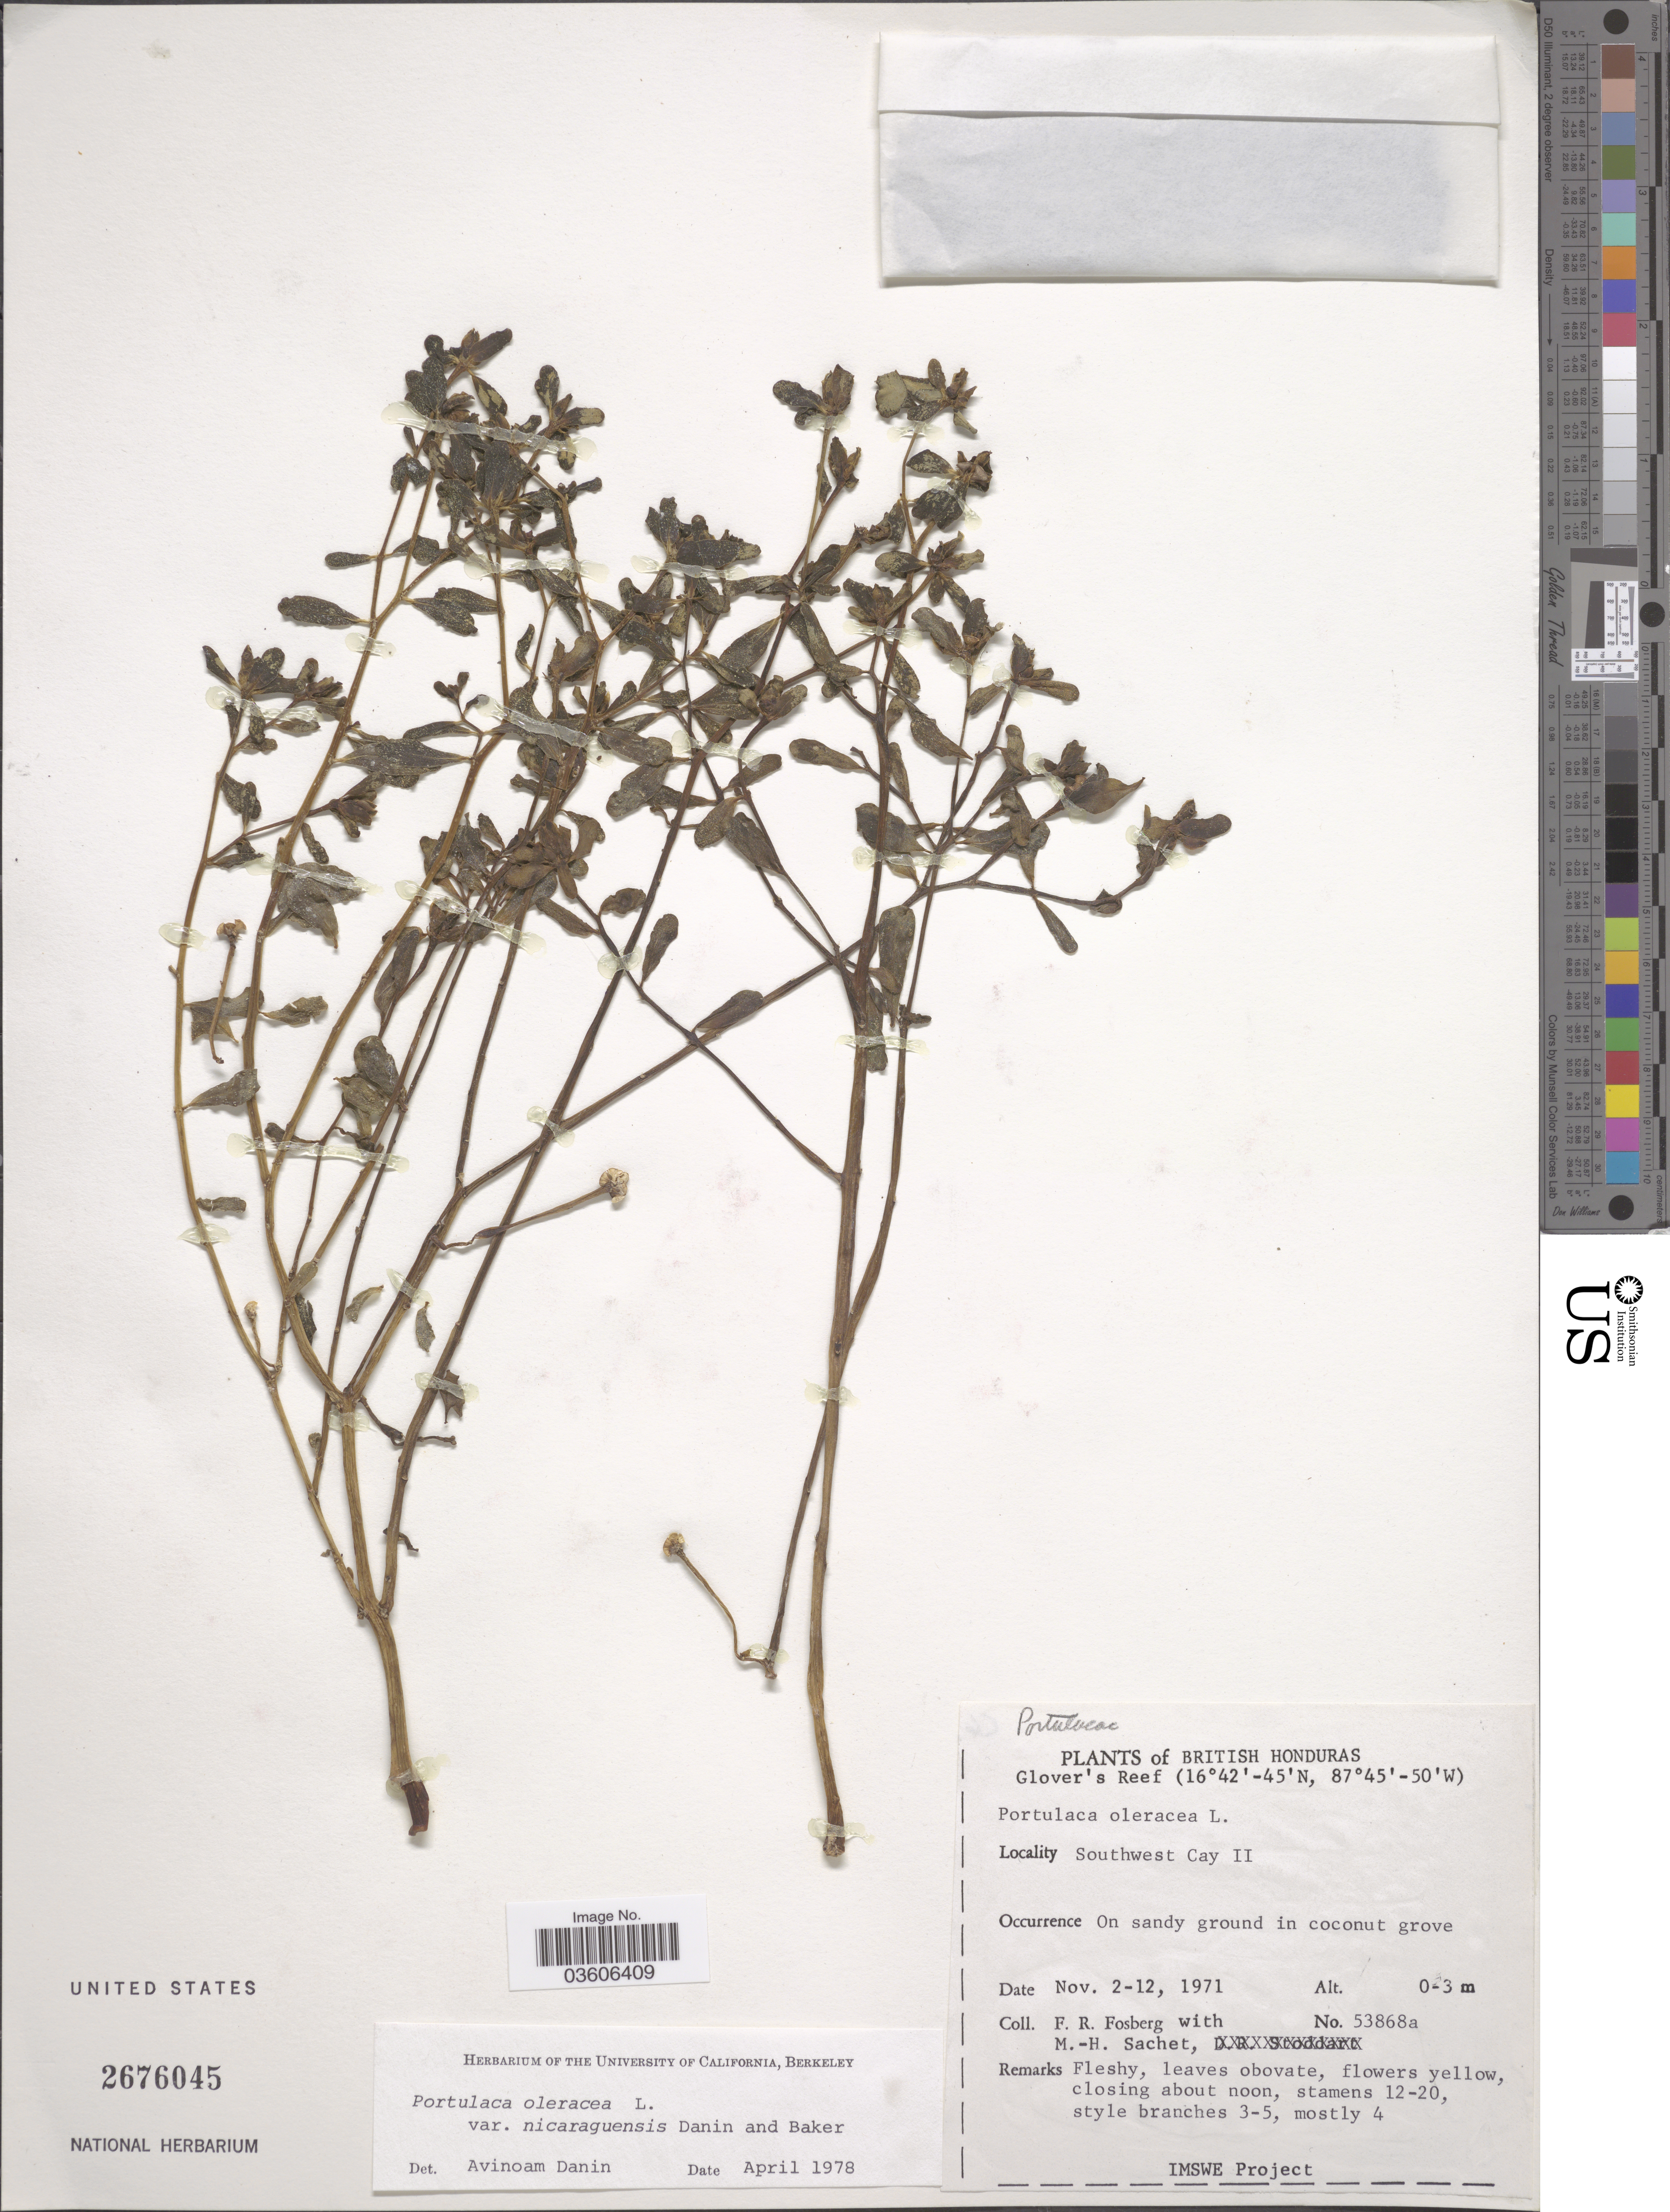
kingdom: Plantae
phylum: Tracheophyta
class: Magnoliopsida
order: Caryophyllales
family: Portulacaceae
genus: Portulaca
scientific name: Portulaca oleracea var. nicaraguensis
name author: Danin & H.G. Baker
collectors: F. R. Fosberg & M.-H. Sachet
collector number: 53868a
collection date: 1971-11-02/1971-11-12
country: Belize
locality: British Honduras. Glover's Reef. Southwest Cay II.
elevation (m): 0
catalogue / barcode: US 2676045